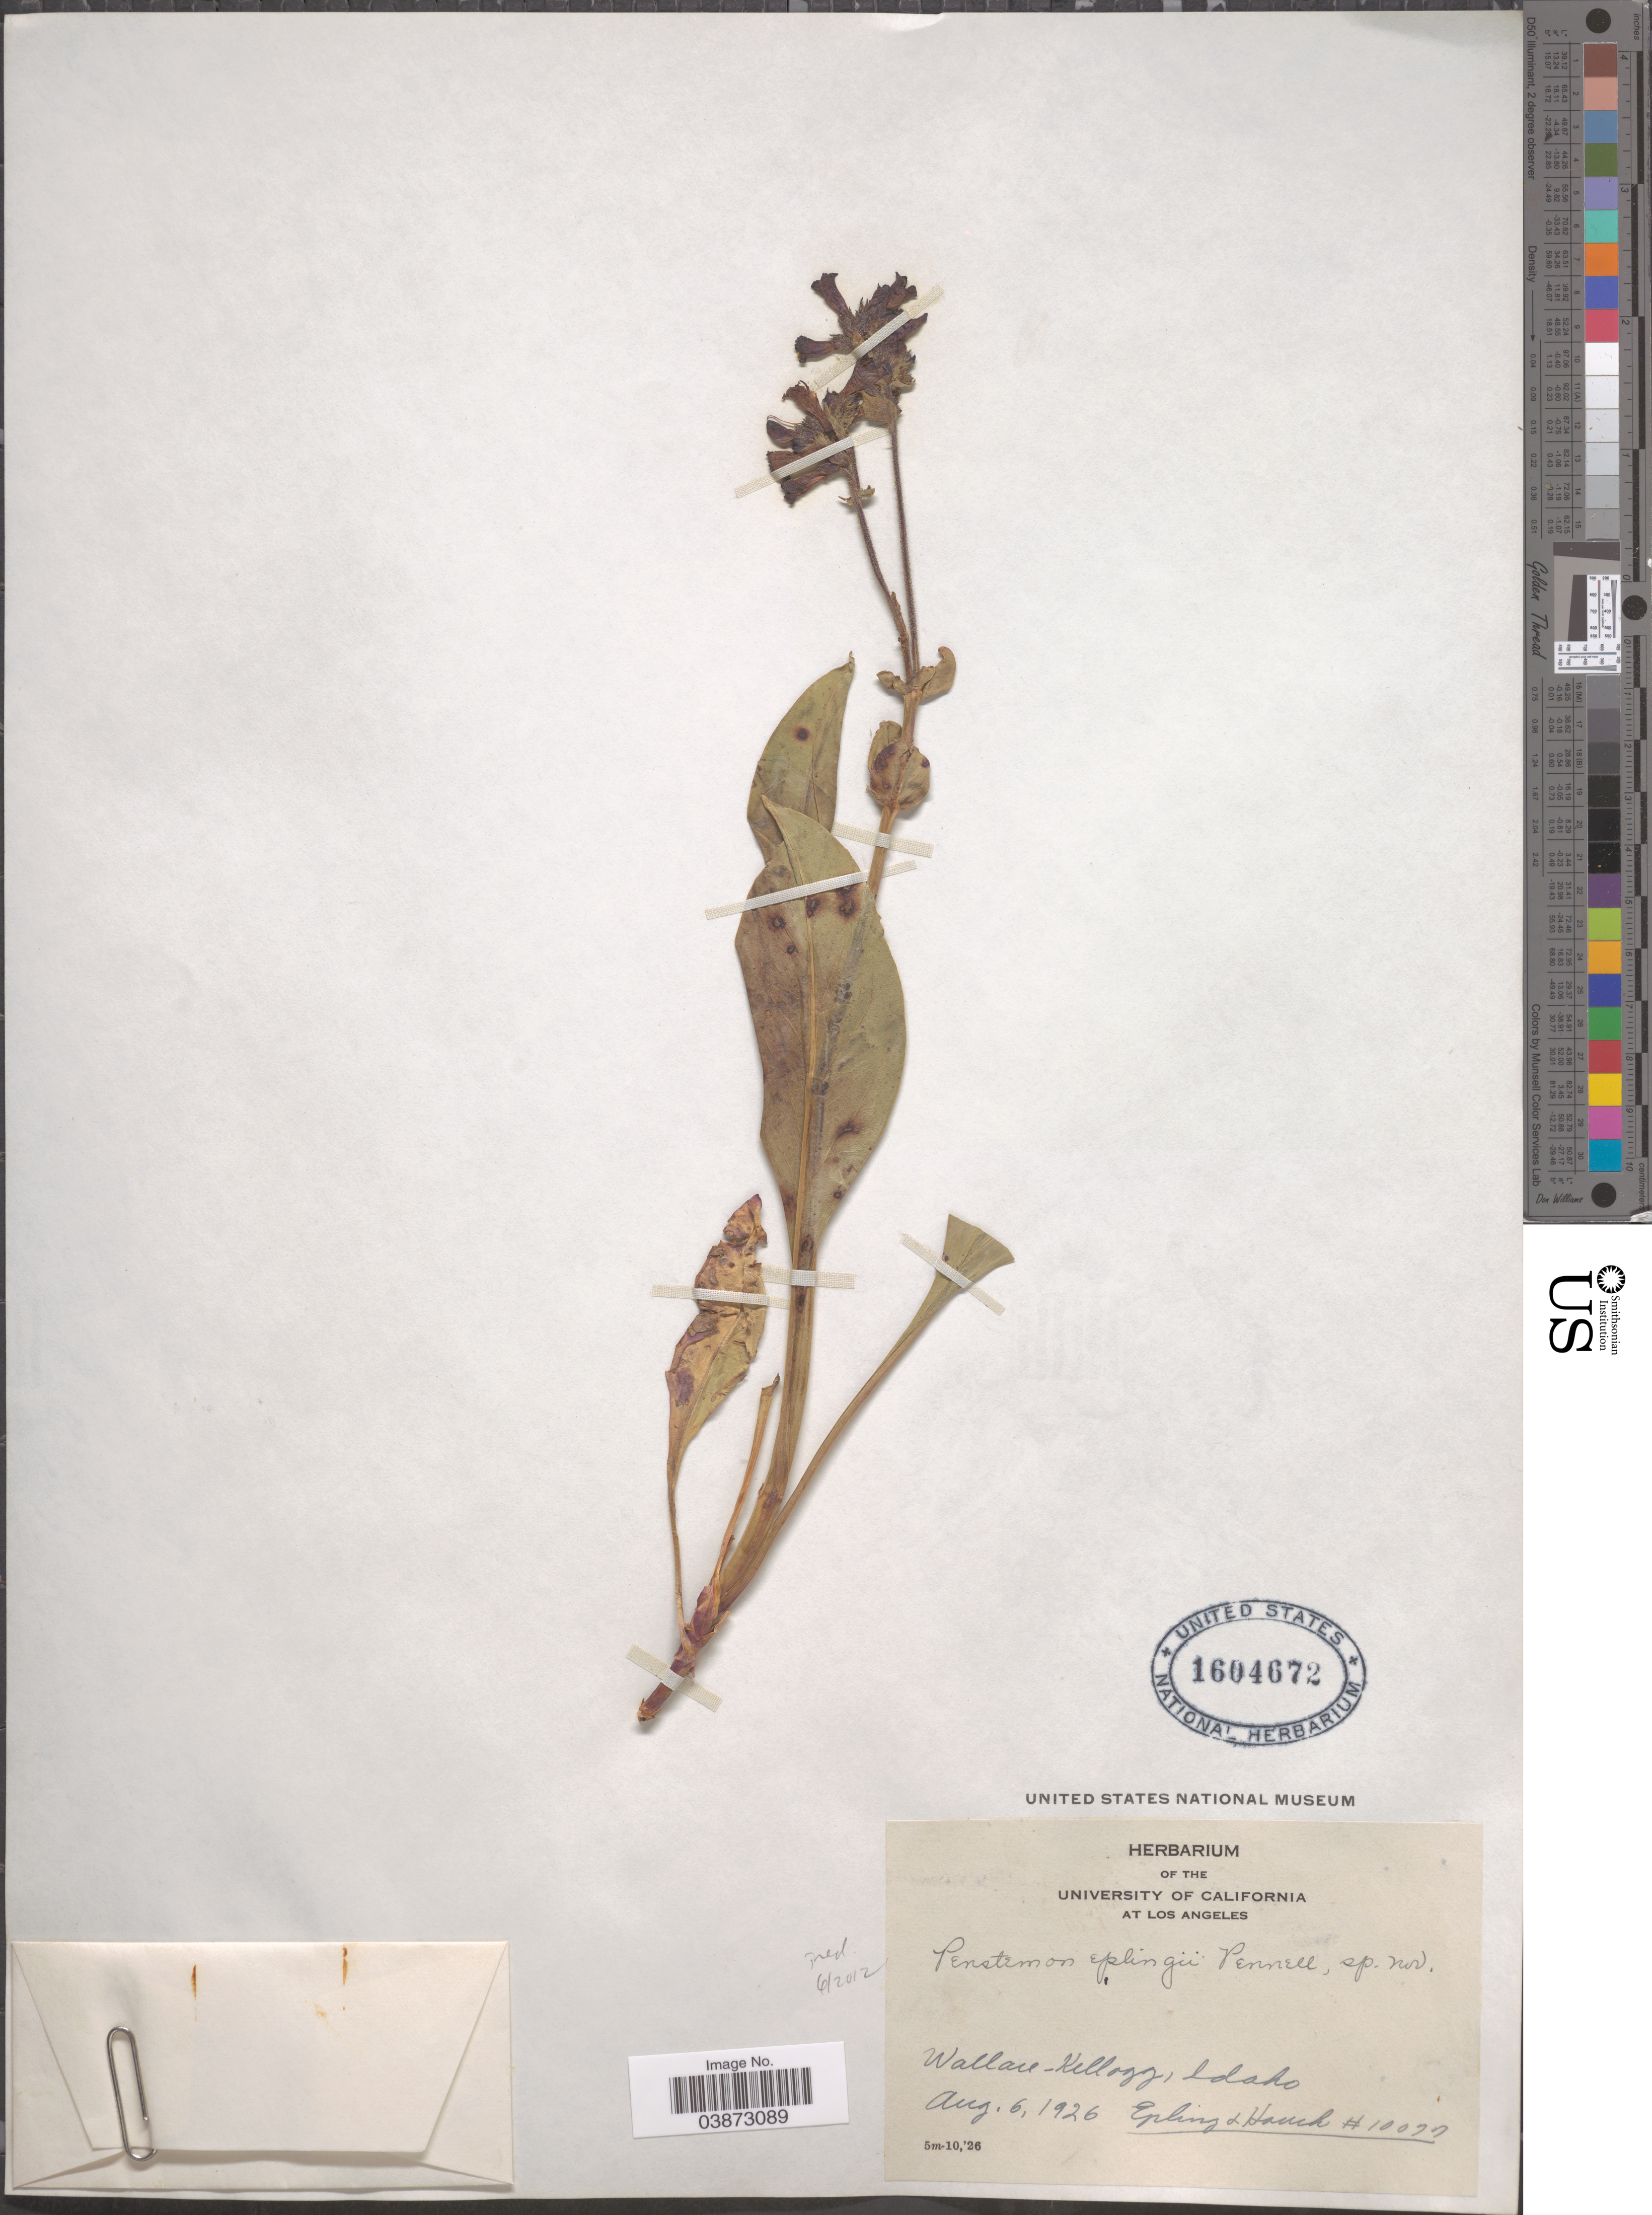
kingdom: Plantae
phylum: Tracheophyta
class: Magnoliopsida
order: Lamiales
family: Plantaginaceae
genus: Penstemon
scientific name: Penstemon attenuatus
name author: Douglas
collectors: -- Epling & -. Hauch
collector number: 10077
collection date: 1926-08-06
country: United States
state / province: Idaho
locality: Wallace - Kellogg.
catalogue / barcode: US 1604672